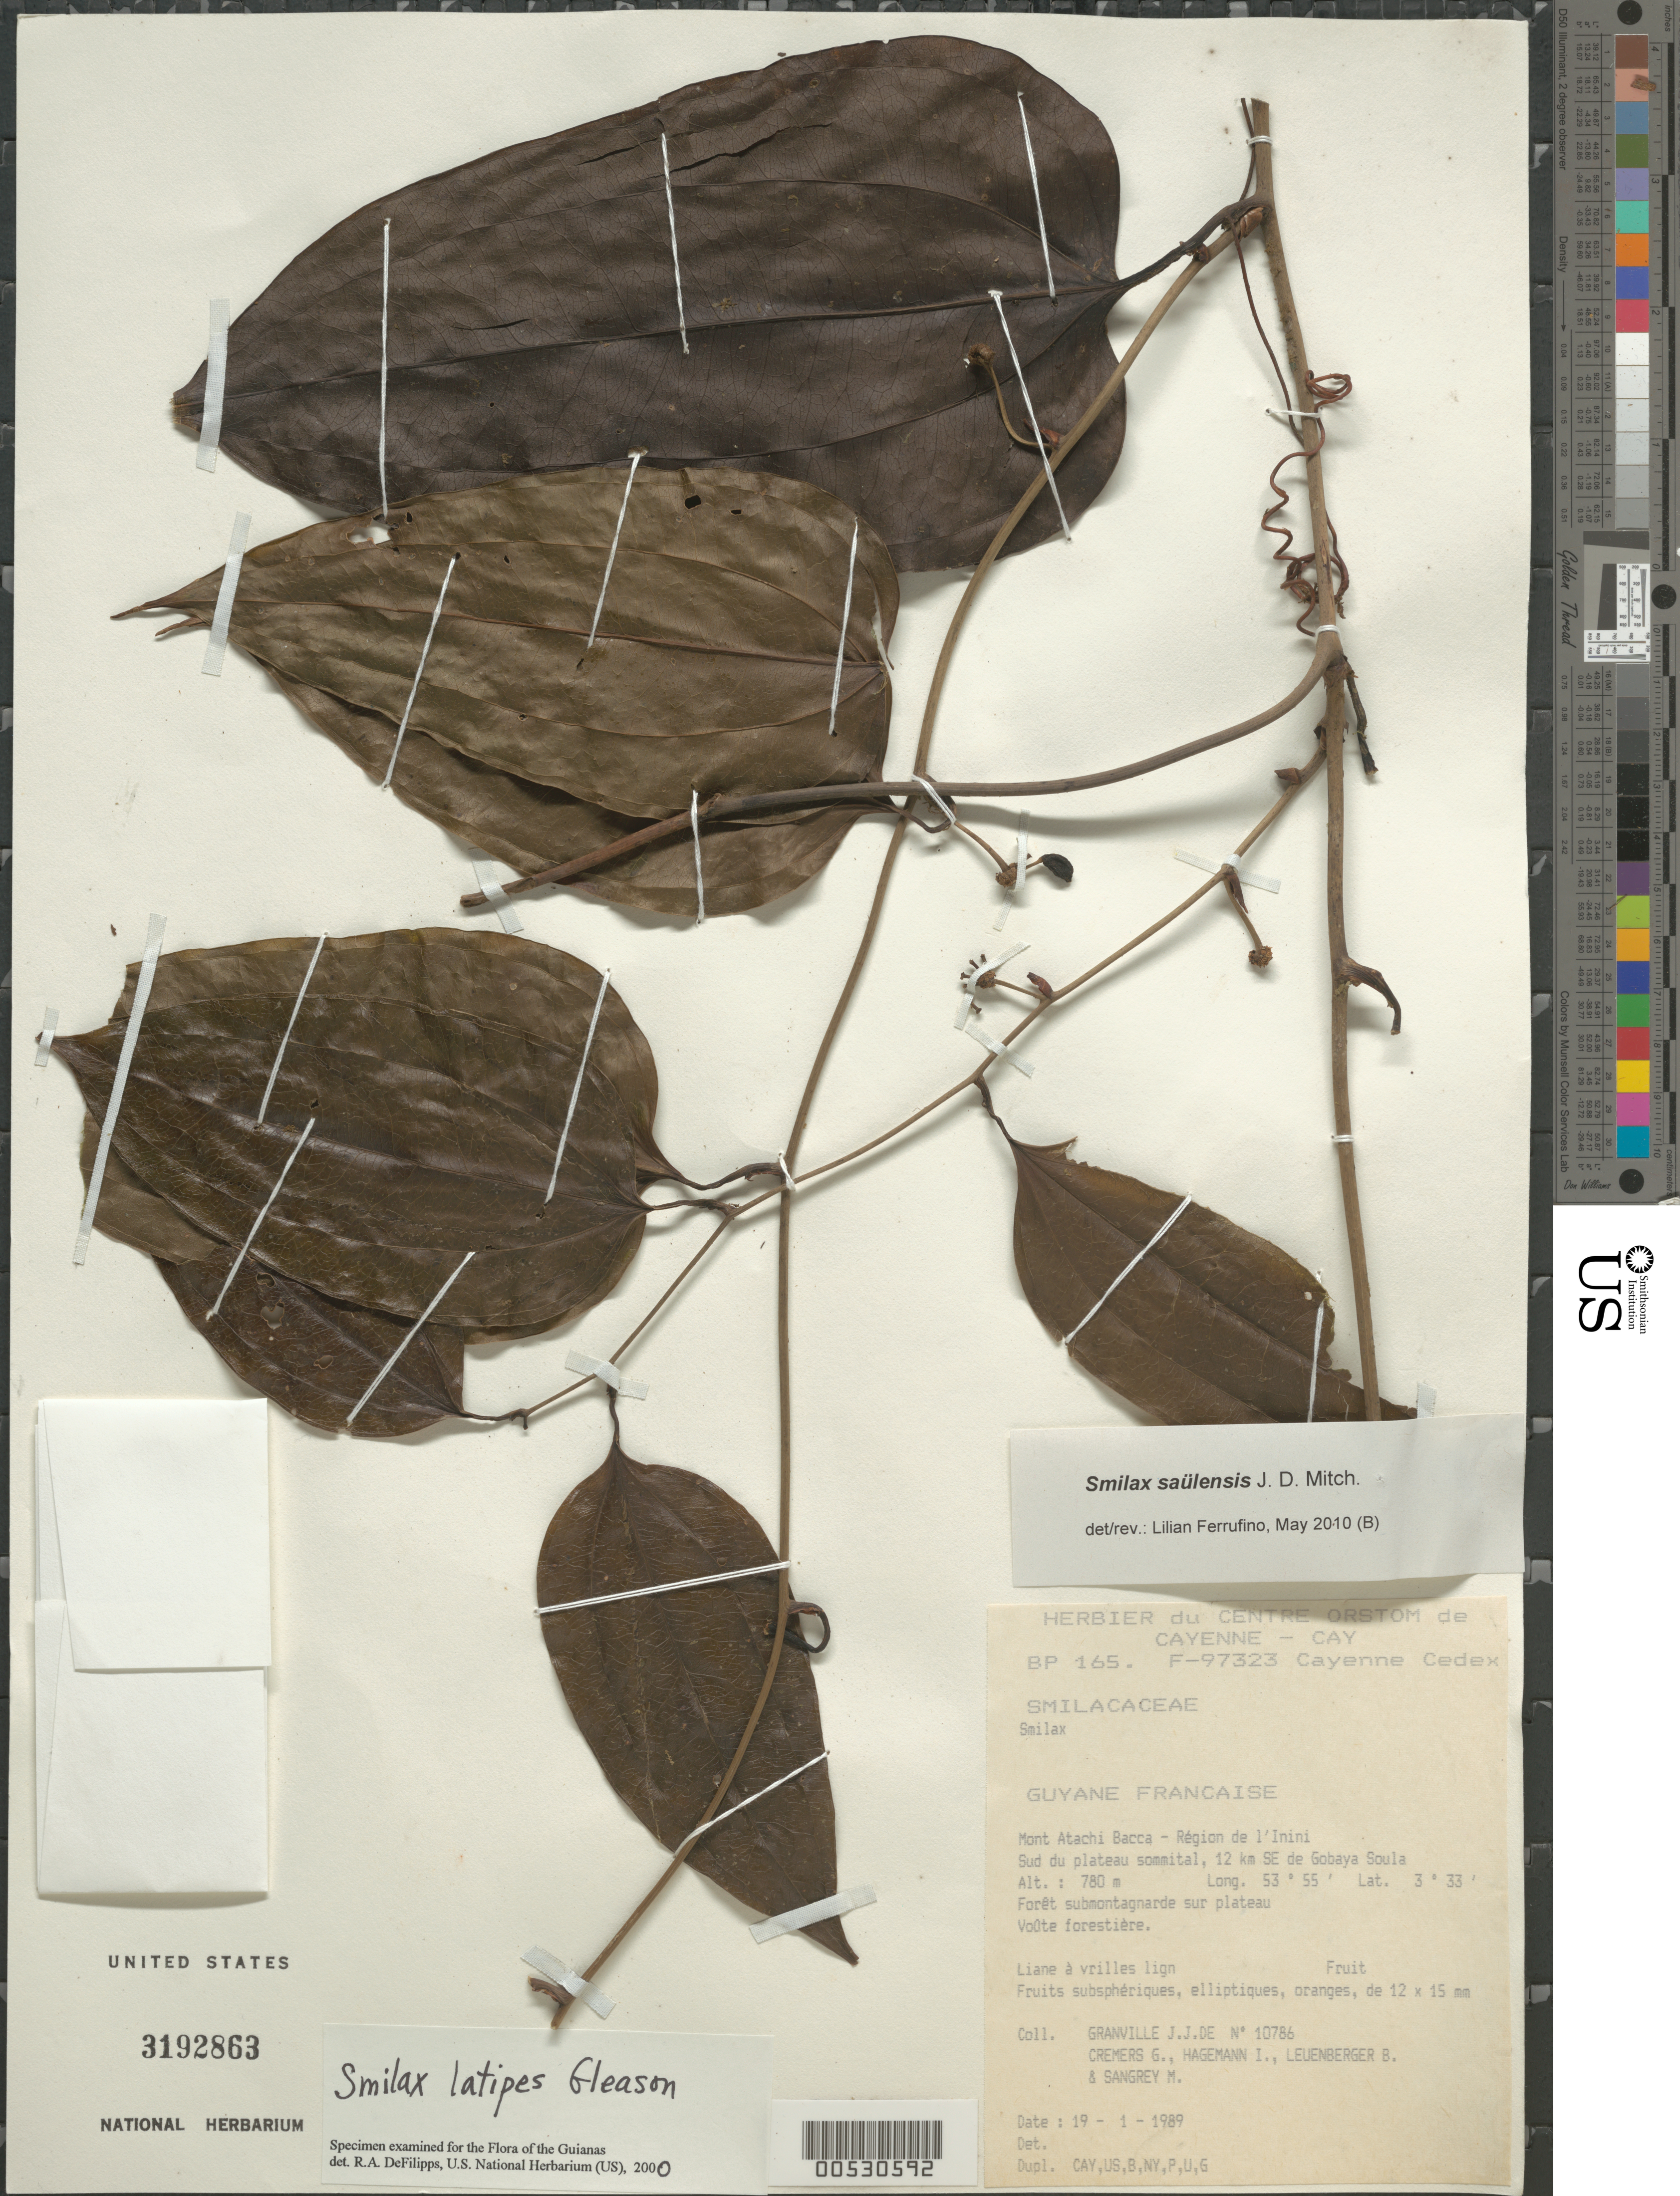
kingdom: Plantae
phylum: Tracheophyta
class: Liliopsida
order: Liliales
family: Smilacaceae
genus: Smilax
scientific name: Smilax saulensis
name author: J.D. Mitch.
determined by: Ferrufino, L., (USJ), Herbario Universidad de Costa Rica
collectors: J.-J. de Granville, G. Cremers, J. Hagemann, B. E. Leuenberger & M. S. Sangrey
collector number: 10786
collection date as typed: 19-Jan-89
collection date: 1989-01-19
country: French Guiana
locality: Mont Atachi Bacca, région de l'Inini, S of sommetal plateau; 12 km SE of Gobaya Soula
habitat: Submontaine forest on plateau; forest canopy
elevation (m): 780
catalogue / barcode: US 3192863